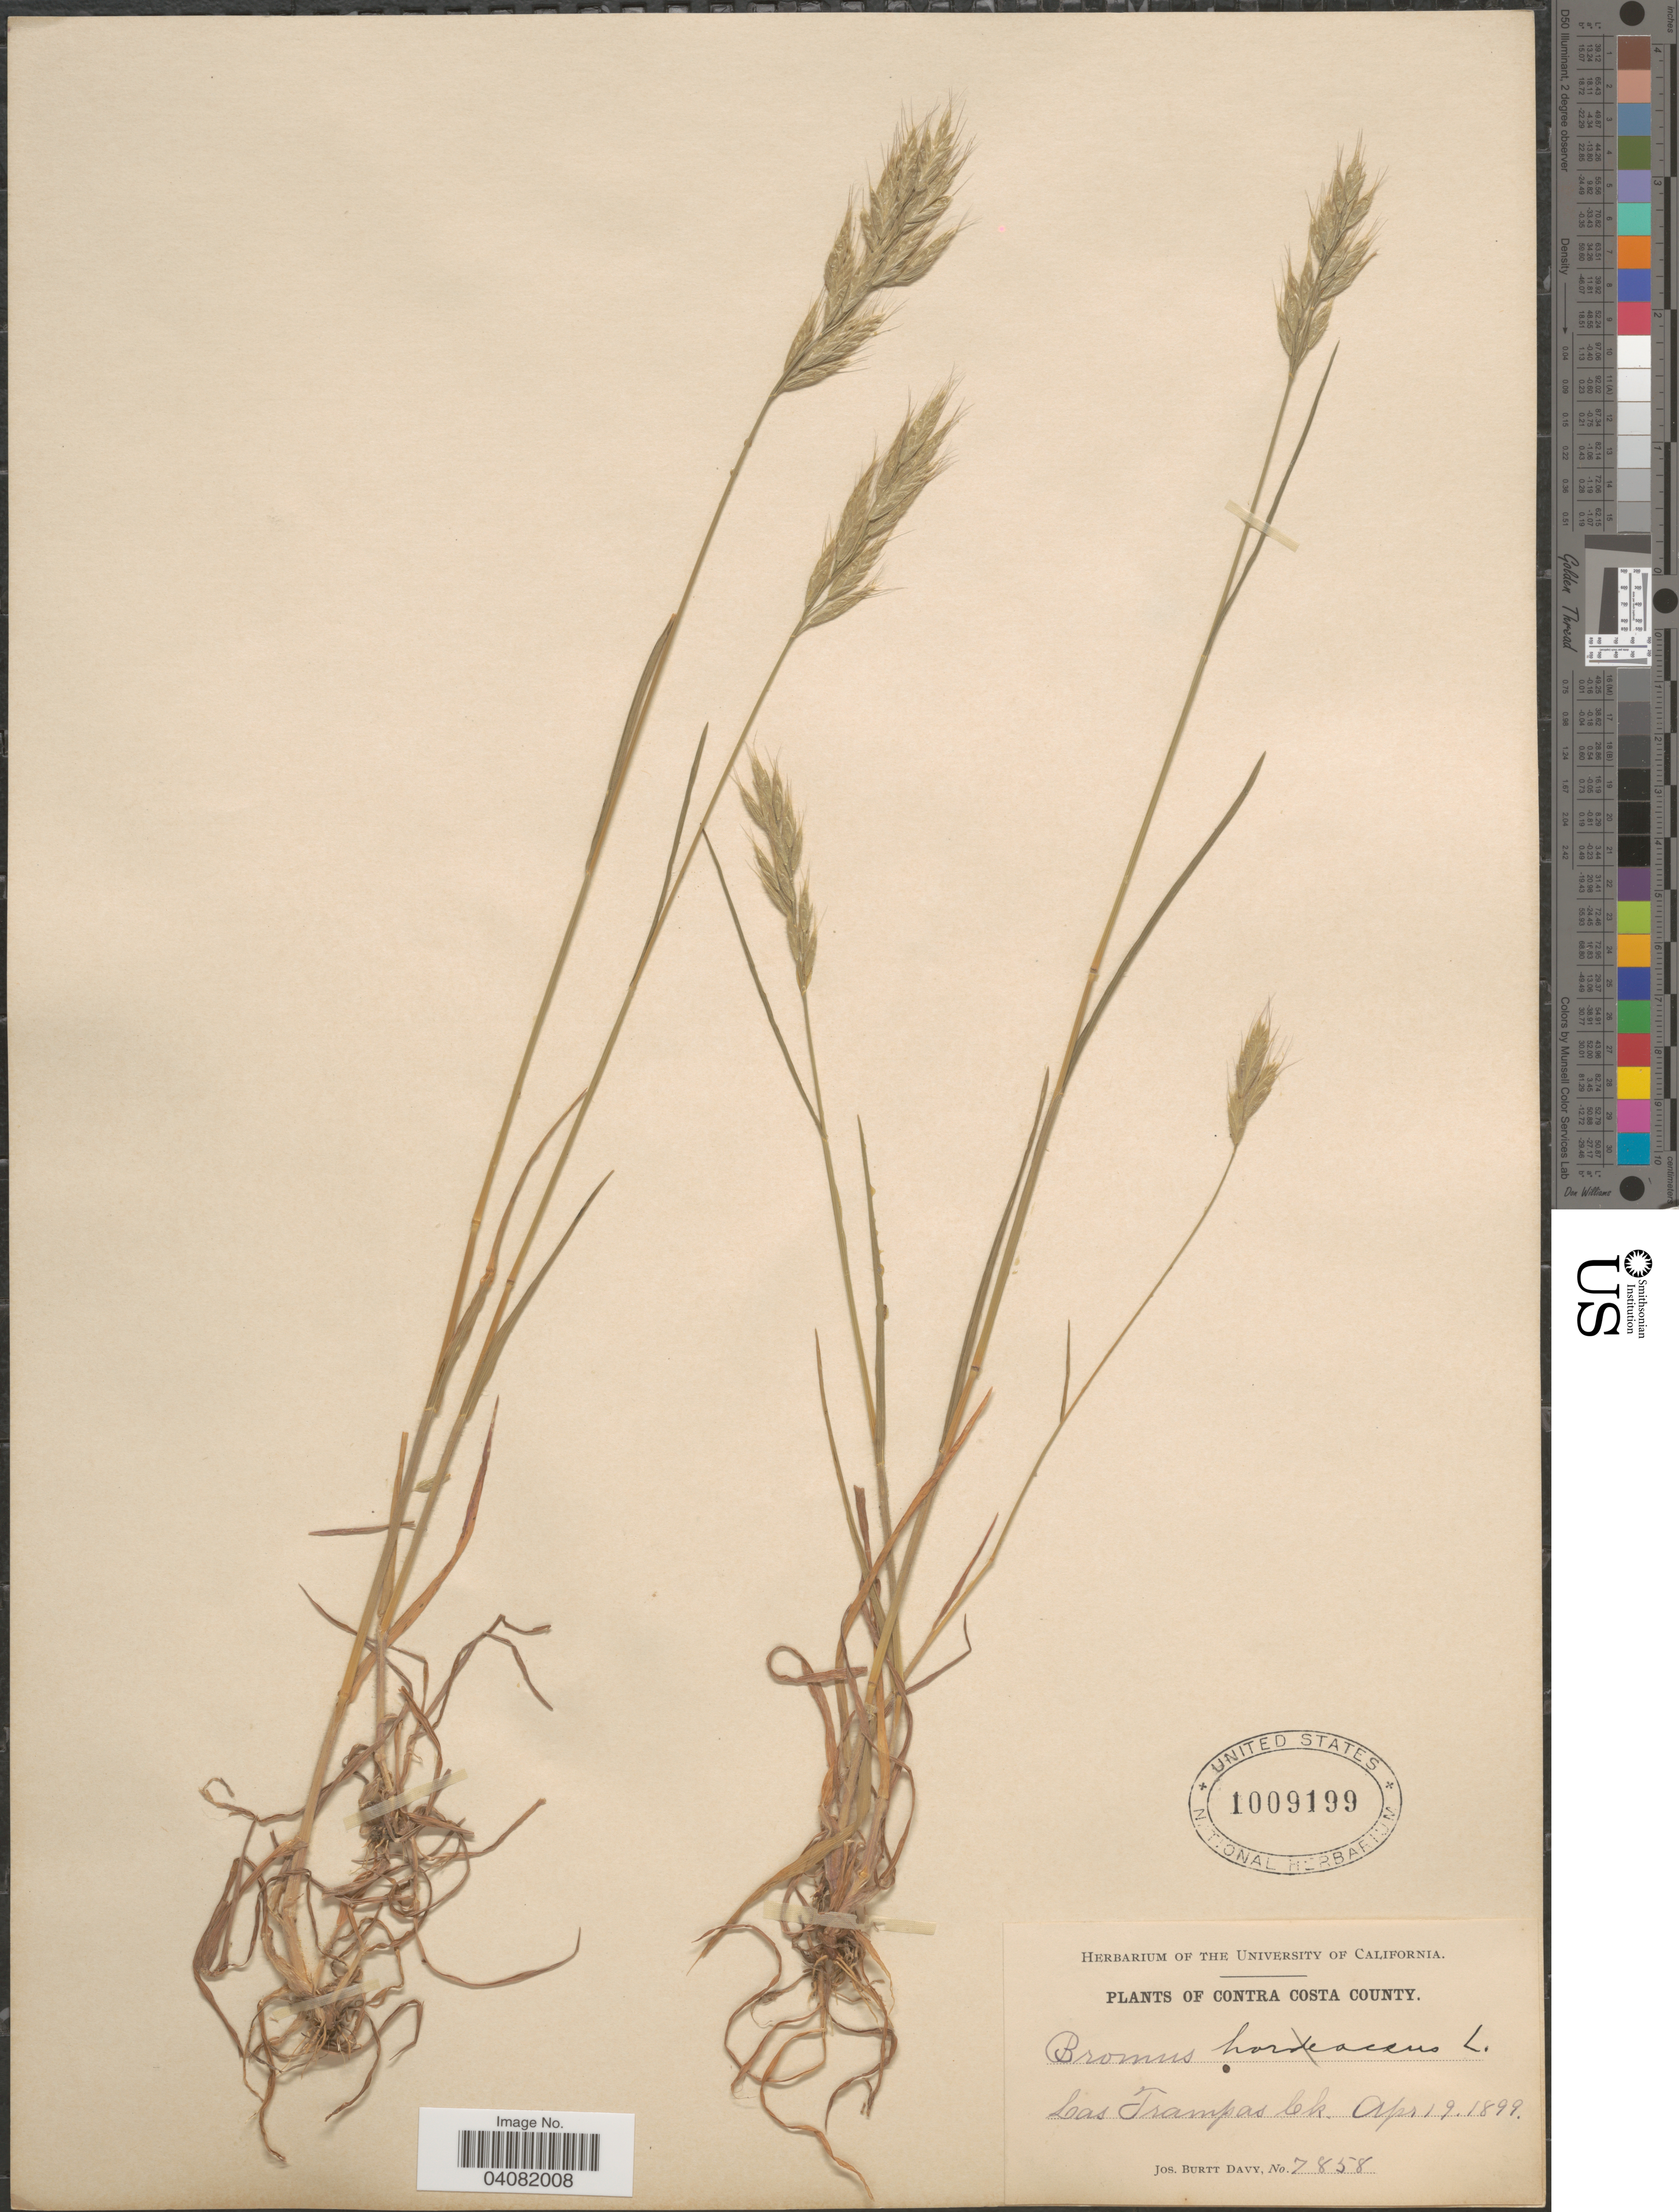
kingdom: Plantae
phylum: Tracheophyta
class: Liliopsida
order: Poales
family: Poaceae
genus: Bromus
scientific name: Bromus hordeaceus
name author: L.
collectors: J. Burtt Davy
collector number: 7858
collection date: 1899-04-19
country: United States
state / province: California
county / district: Contra Costa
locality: Contra Costa County. Las Trampas Ck.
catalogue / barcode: US 1009199